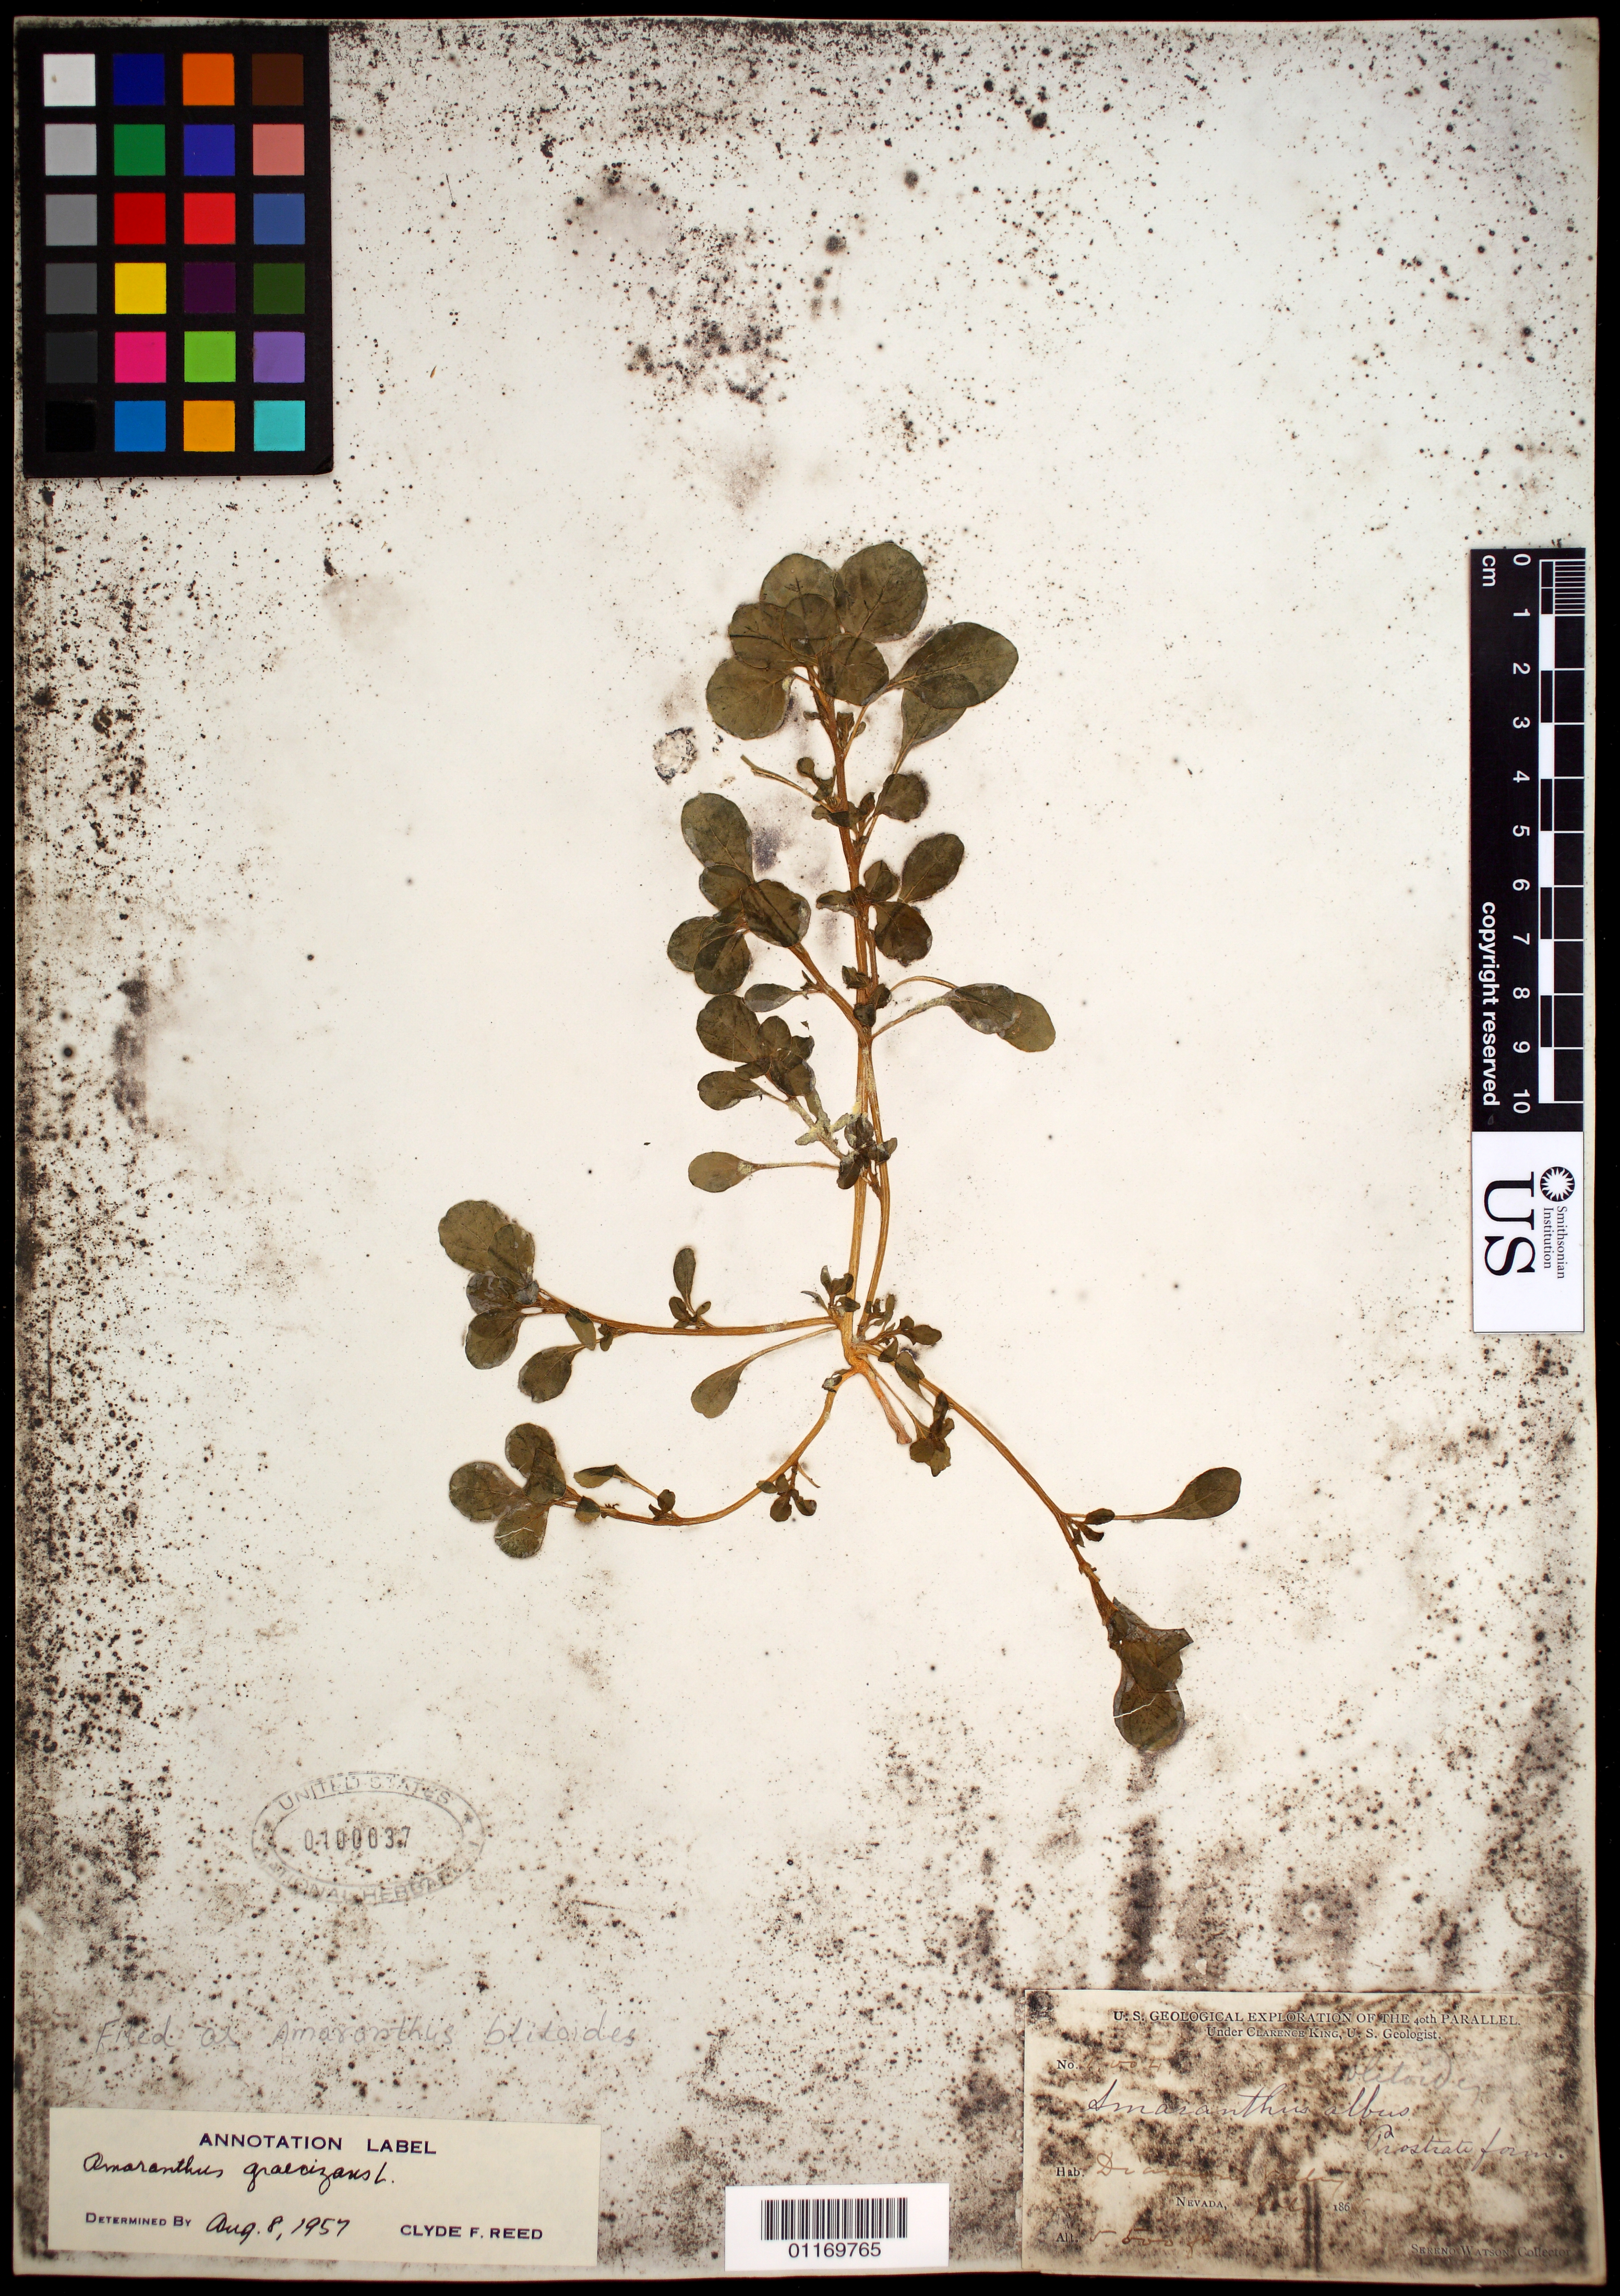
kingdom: Plantae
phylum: Tracheophyta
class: Magnoliopsida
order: Caryophyllales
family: Amaranthaceae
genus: Amaranthus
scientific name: Amaranthus albus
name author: L.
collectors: S. Watson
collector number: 1004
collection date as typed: Jul 1868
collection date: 1868-07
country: United States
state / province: Nevada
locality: Diamond Valley.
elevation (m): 1676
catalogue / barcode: US 100037